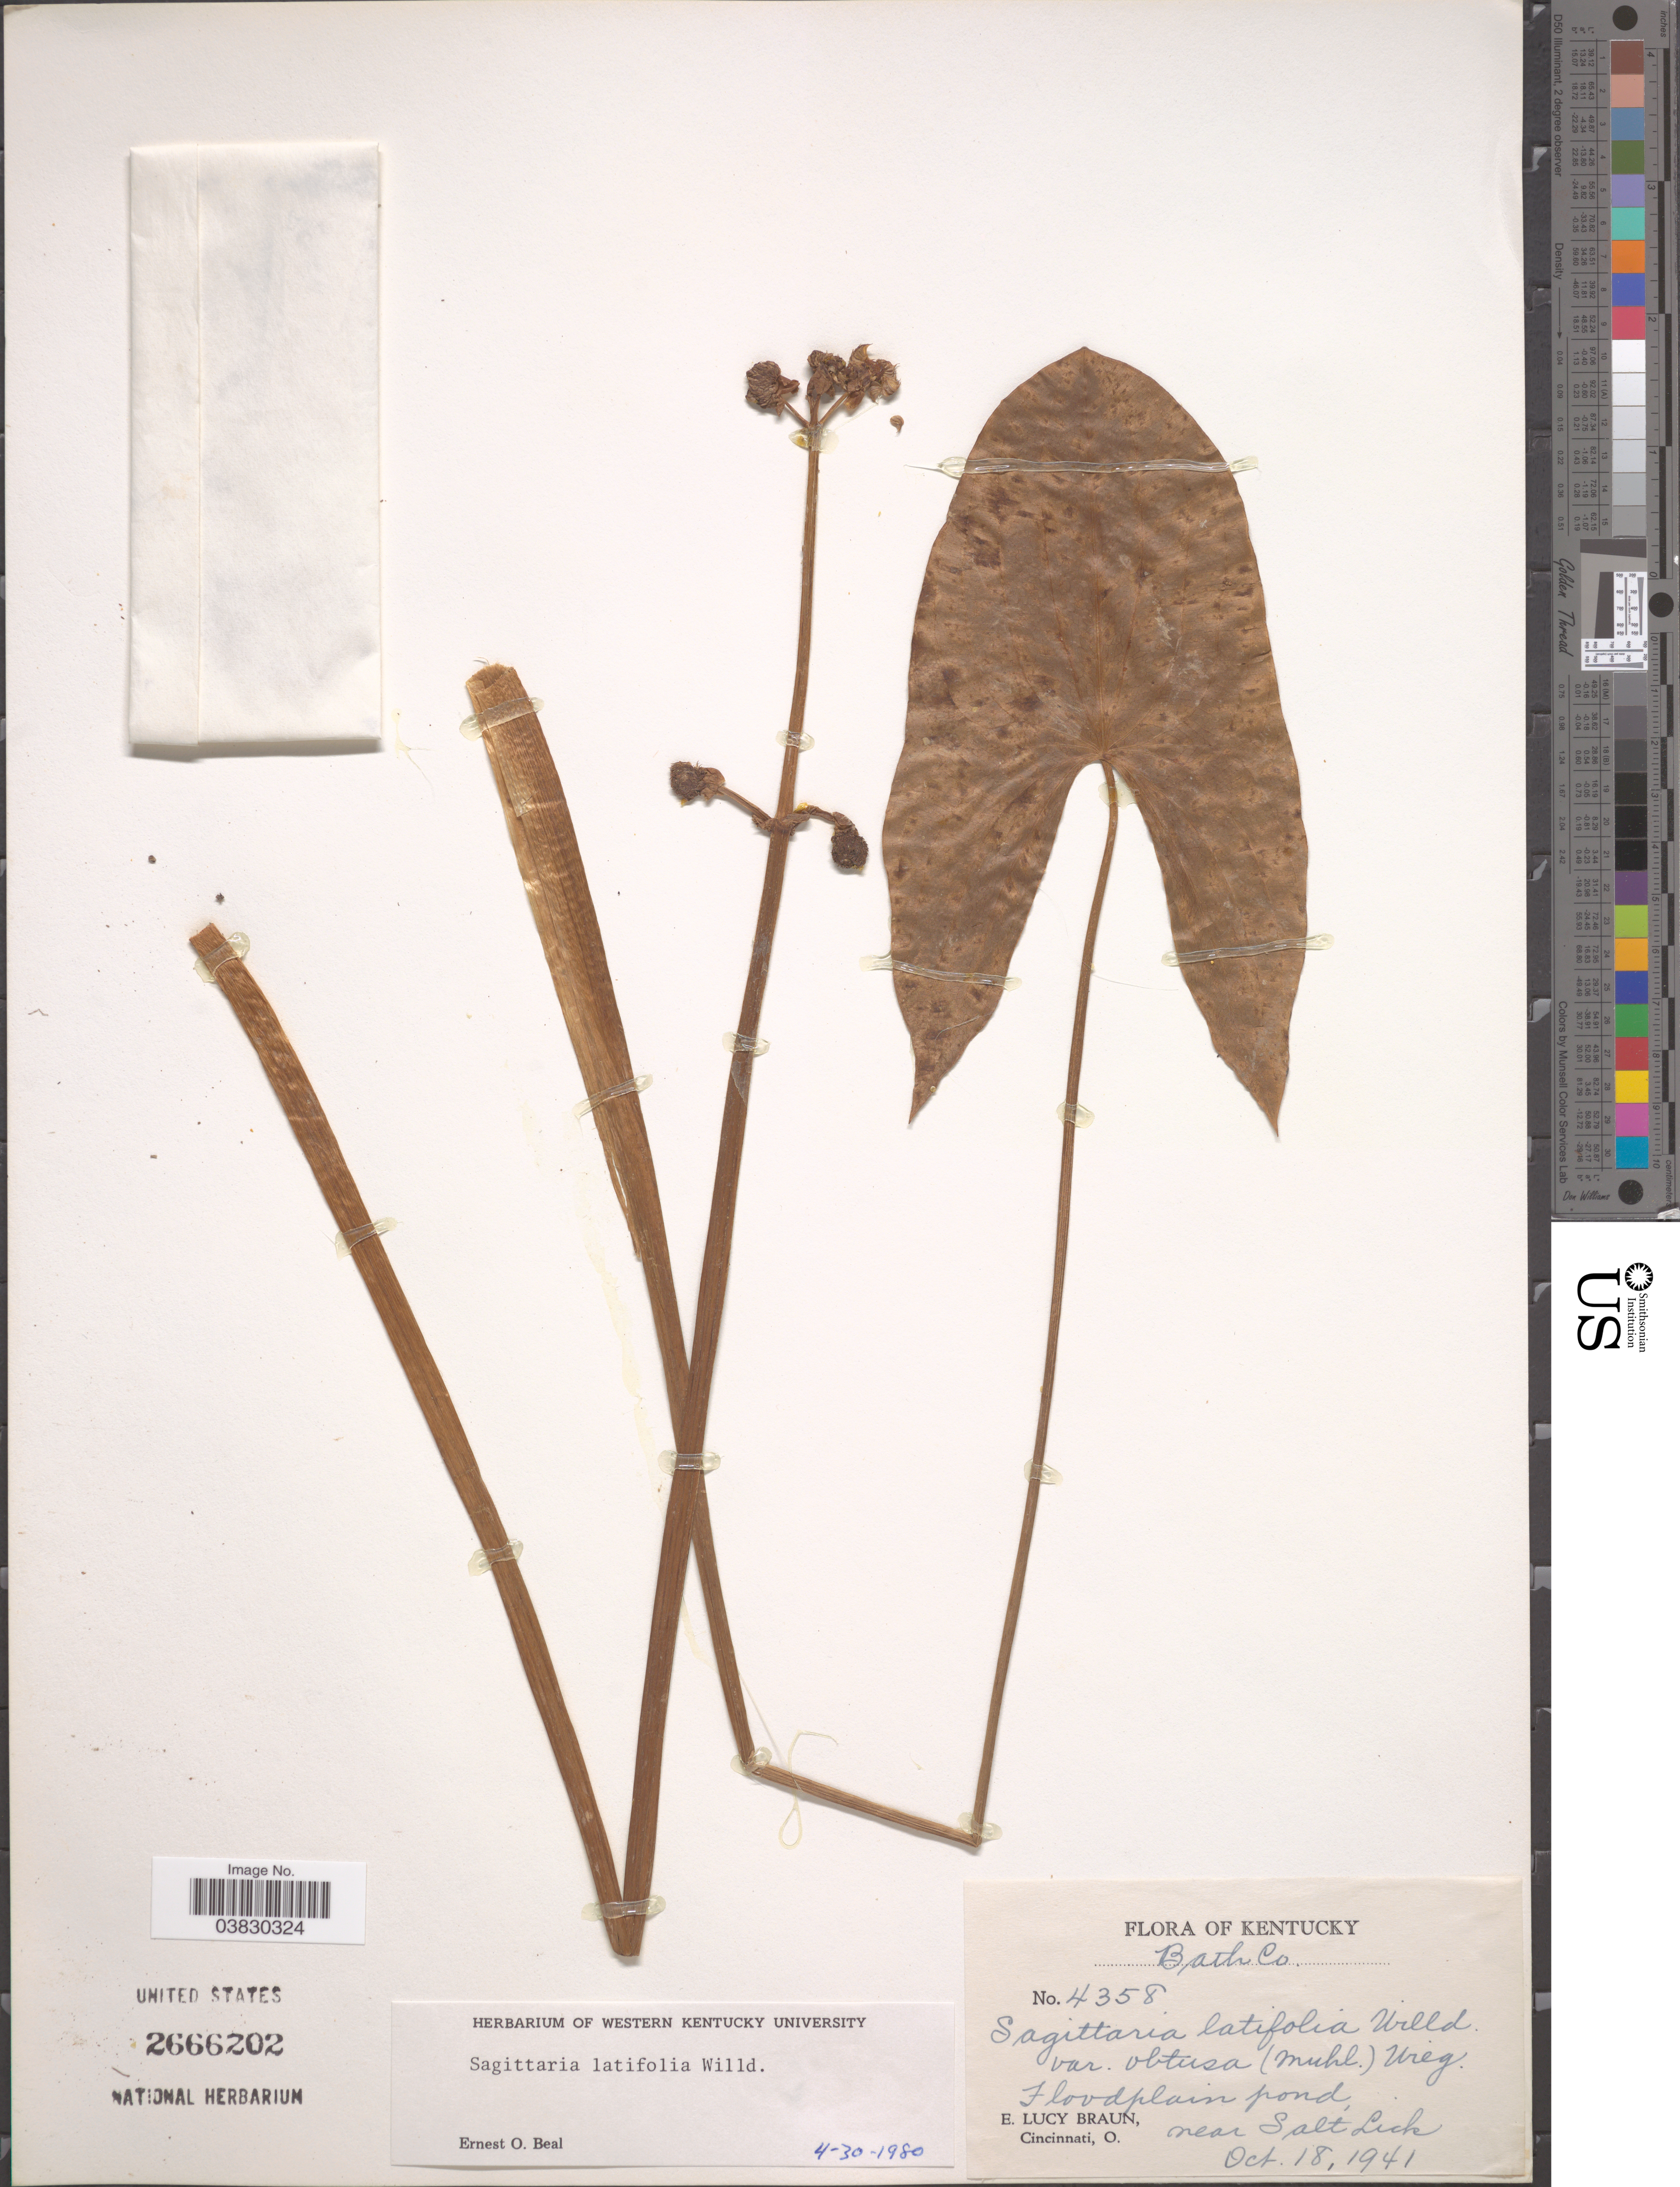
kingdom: Plantae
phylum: Tracheophyta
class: Liliopsida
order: Alismatales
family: Alismataceae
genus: Sagittaria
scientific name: Sagittaria latifolia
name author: Willd.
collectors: E. L. Braun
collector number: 4358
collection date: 1941-10-18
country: United States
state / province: Kentucky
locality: Bath Co. Floodplain pond, near Salt Lick.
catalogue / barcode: US 2666202